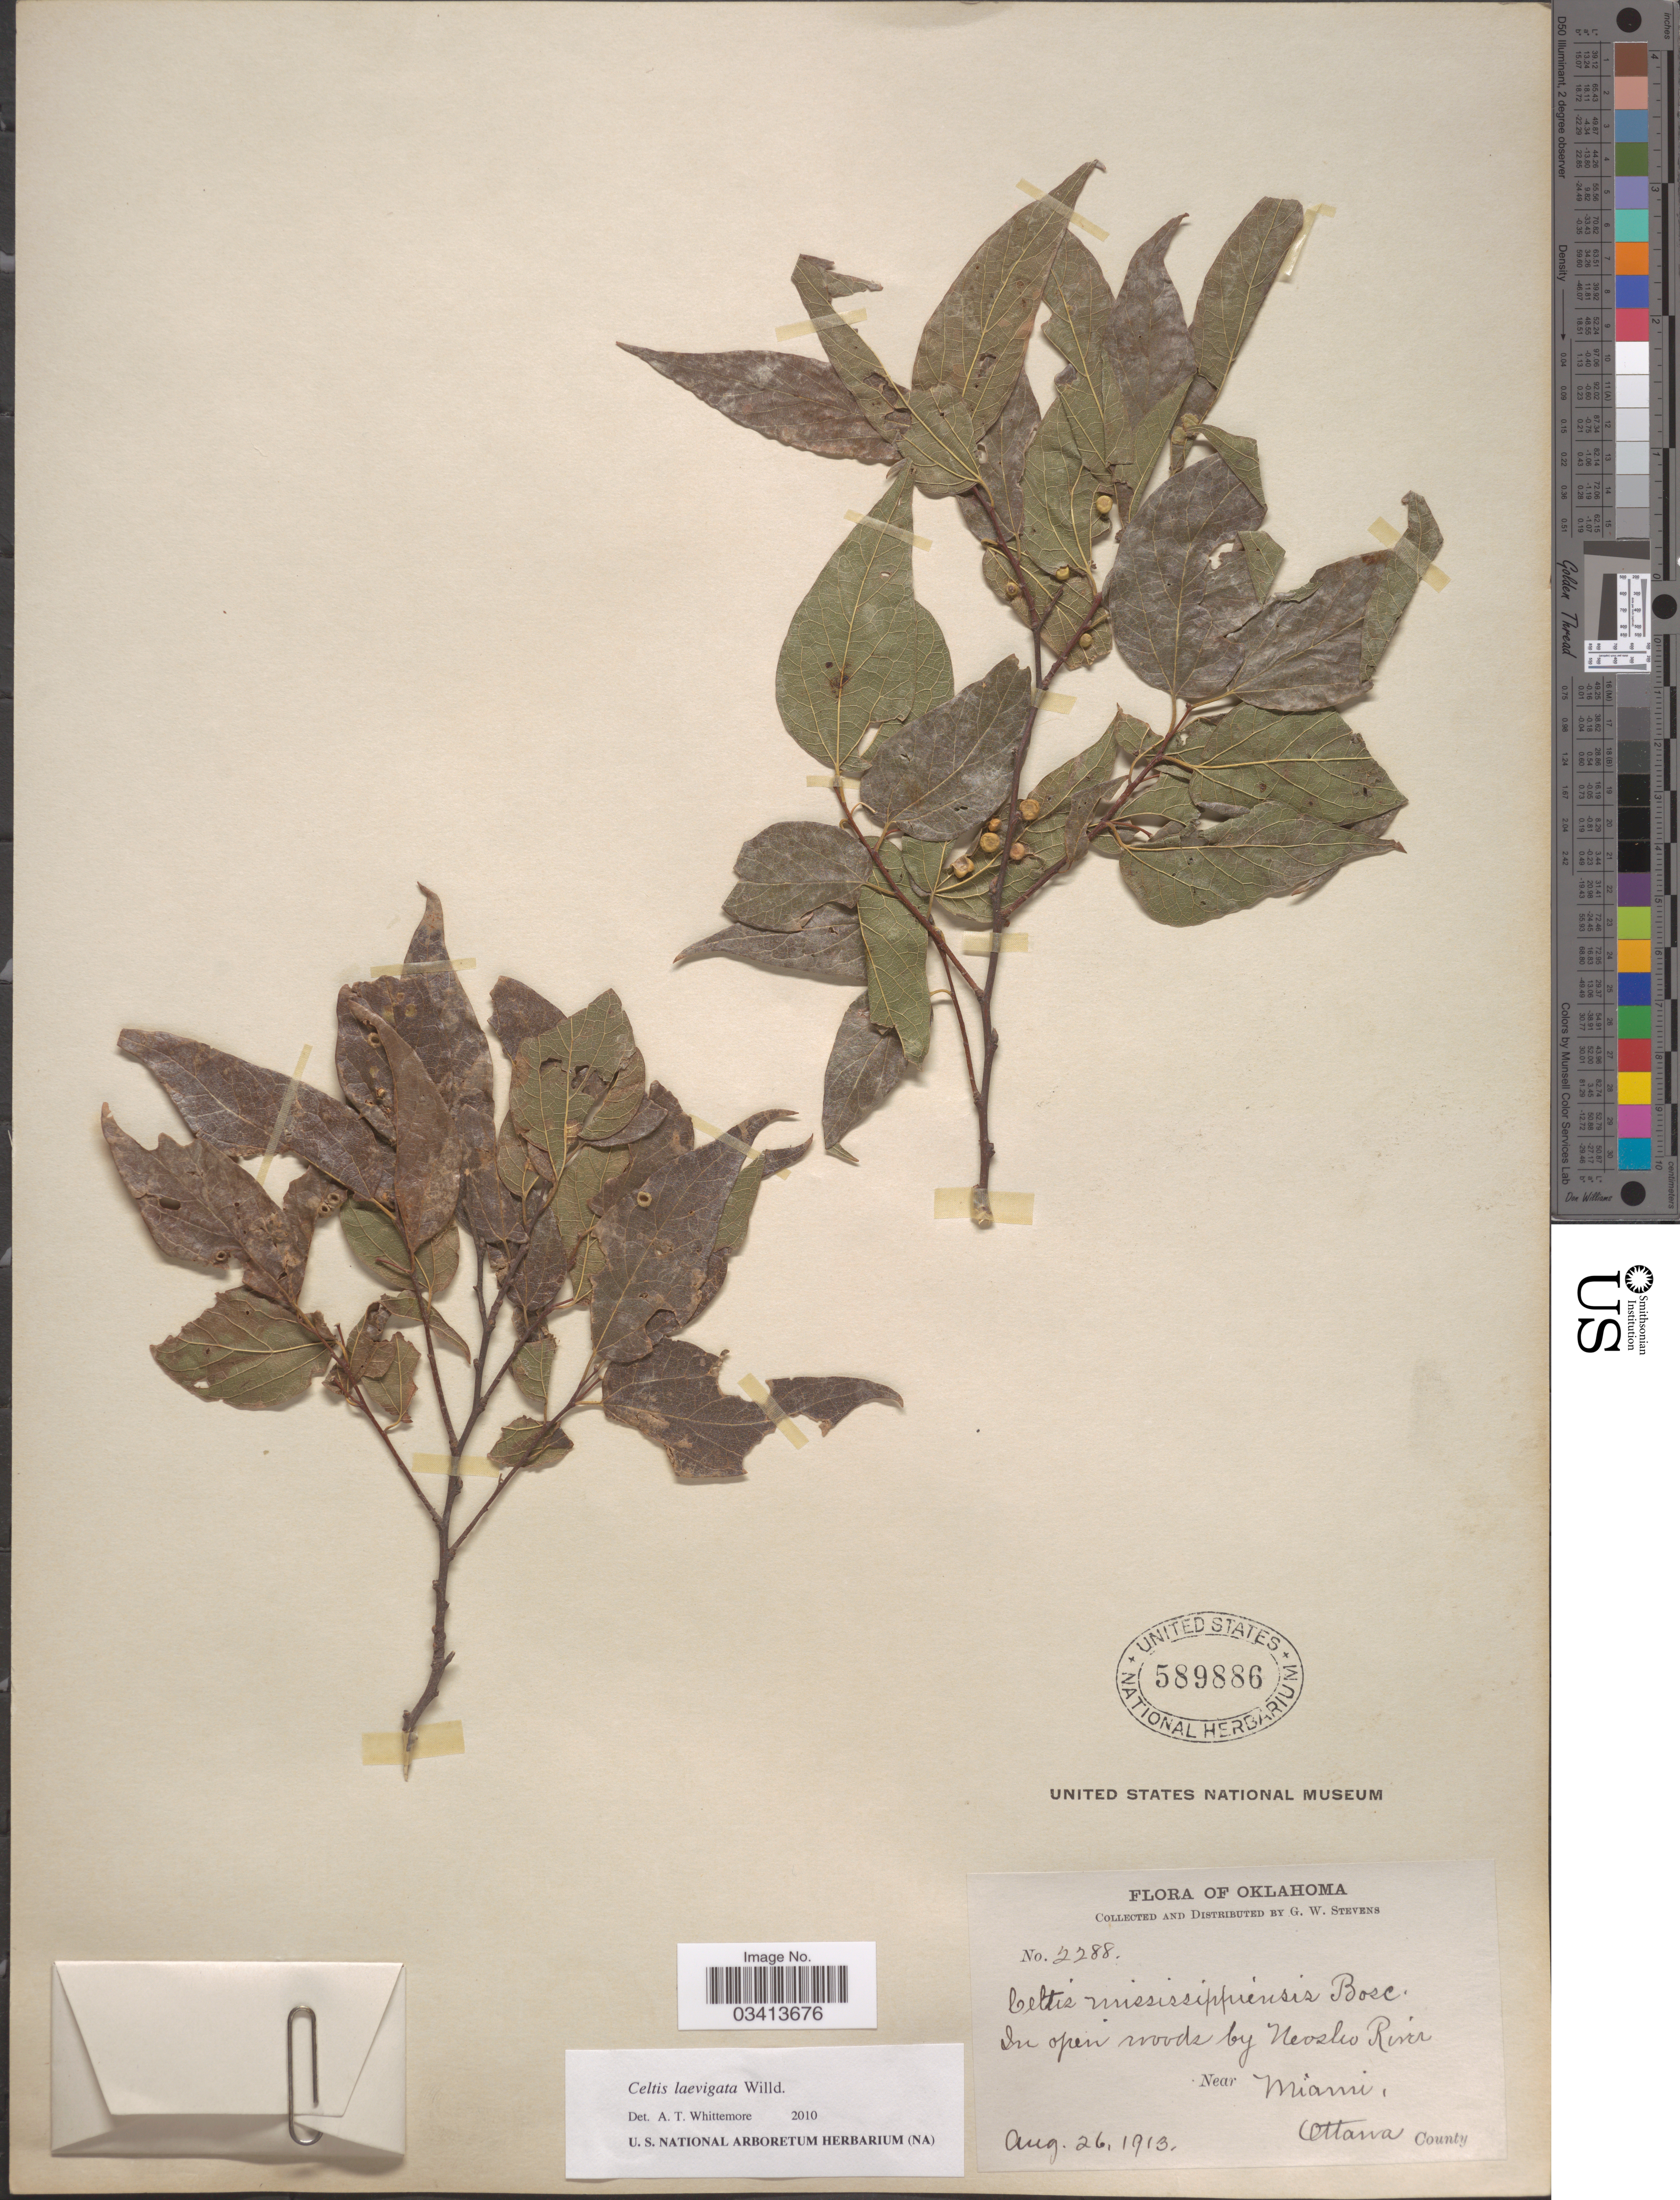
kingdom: Plantae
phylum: Tracheophyta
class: Magnoliopsida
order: Rosales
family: Cannabaceae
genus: Celtis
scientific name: Celtis laevigata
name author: Willd.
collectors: G. W. Stevens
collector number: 2288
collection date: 1913-08-26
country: United States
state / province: Oklahoma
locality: In open woods by Neosho River. Near Miami. Ottawa County.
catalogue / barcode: US 589886